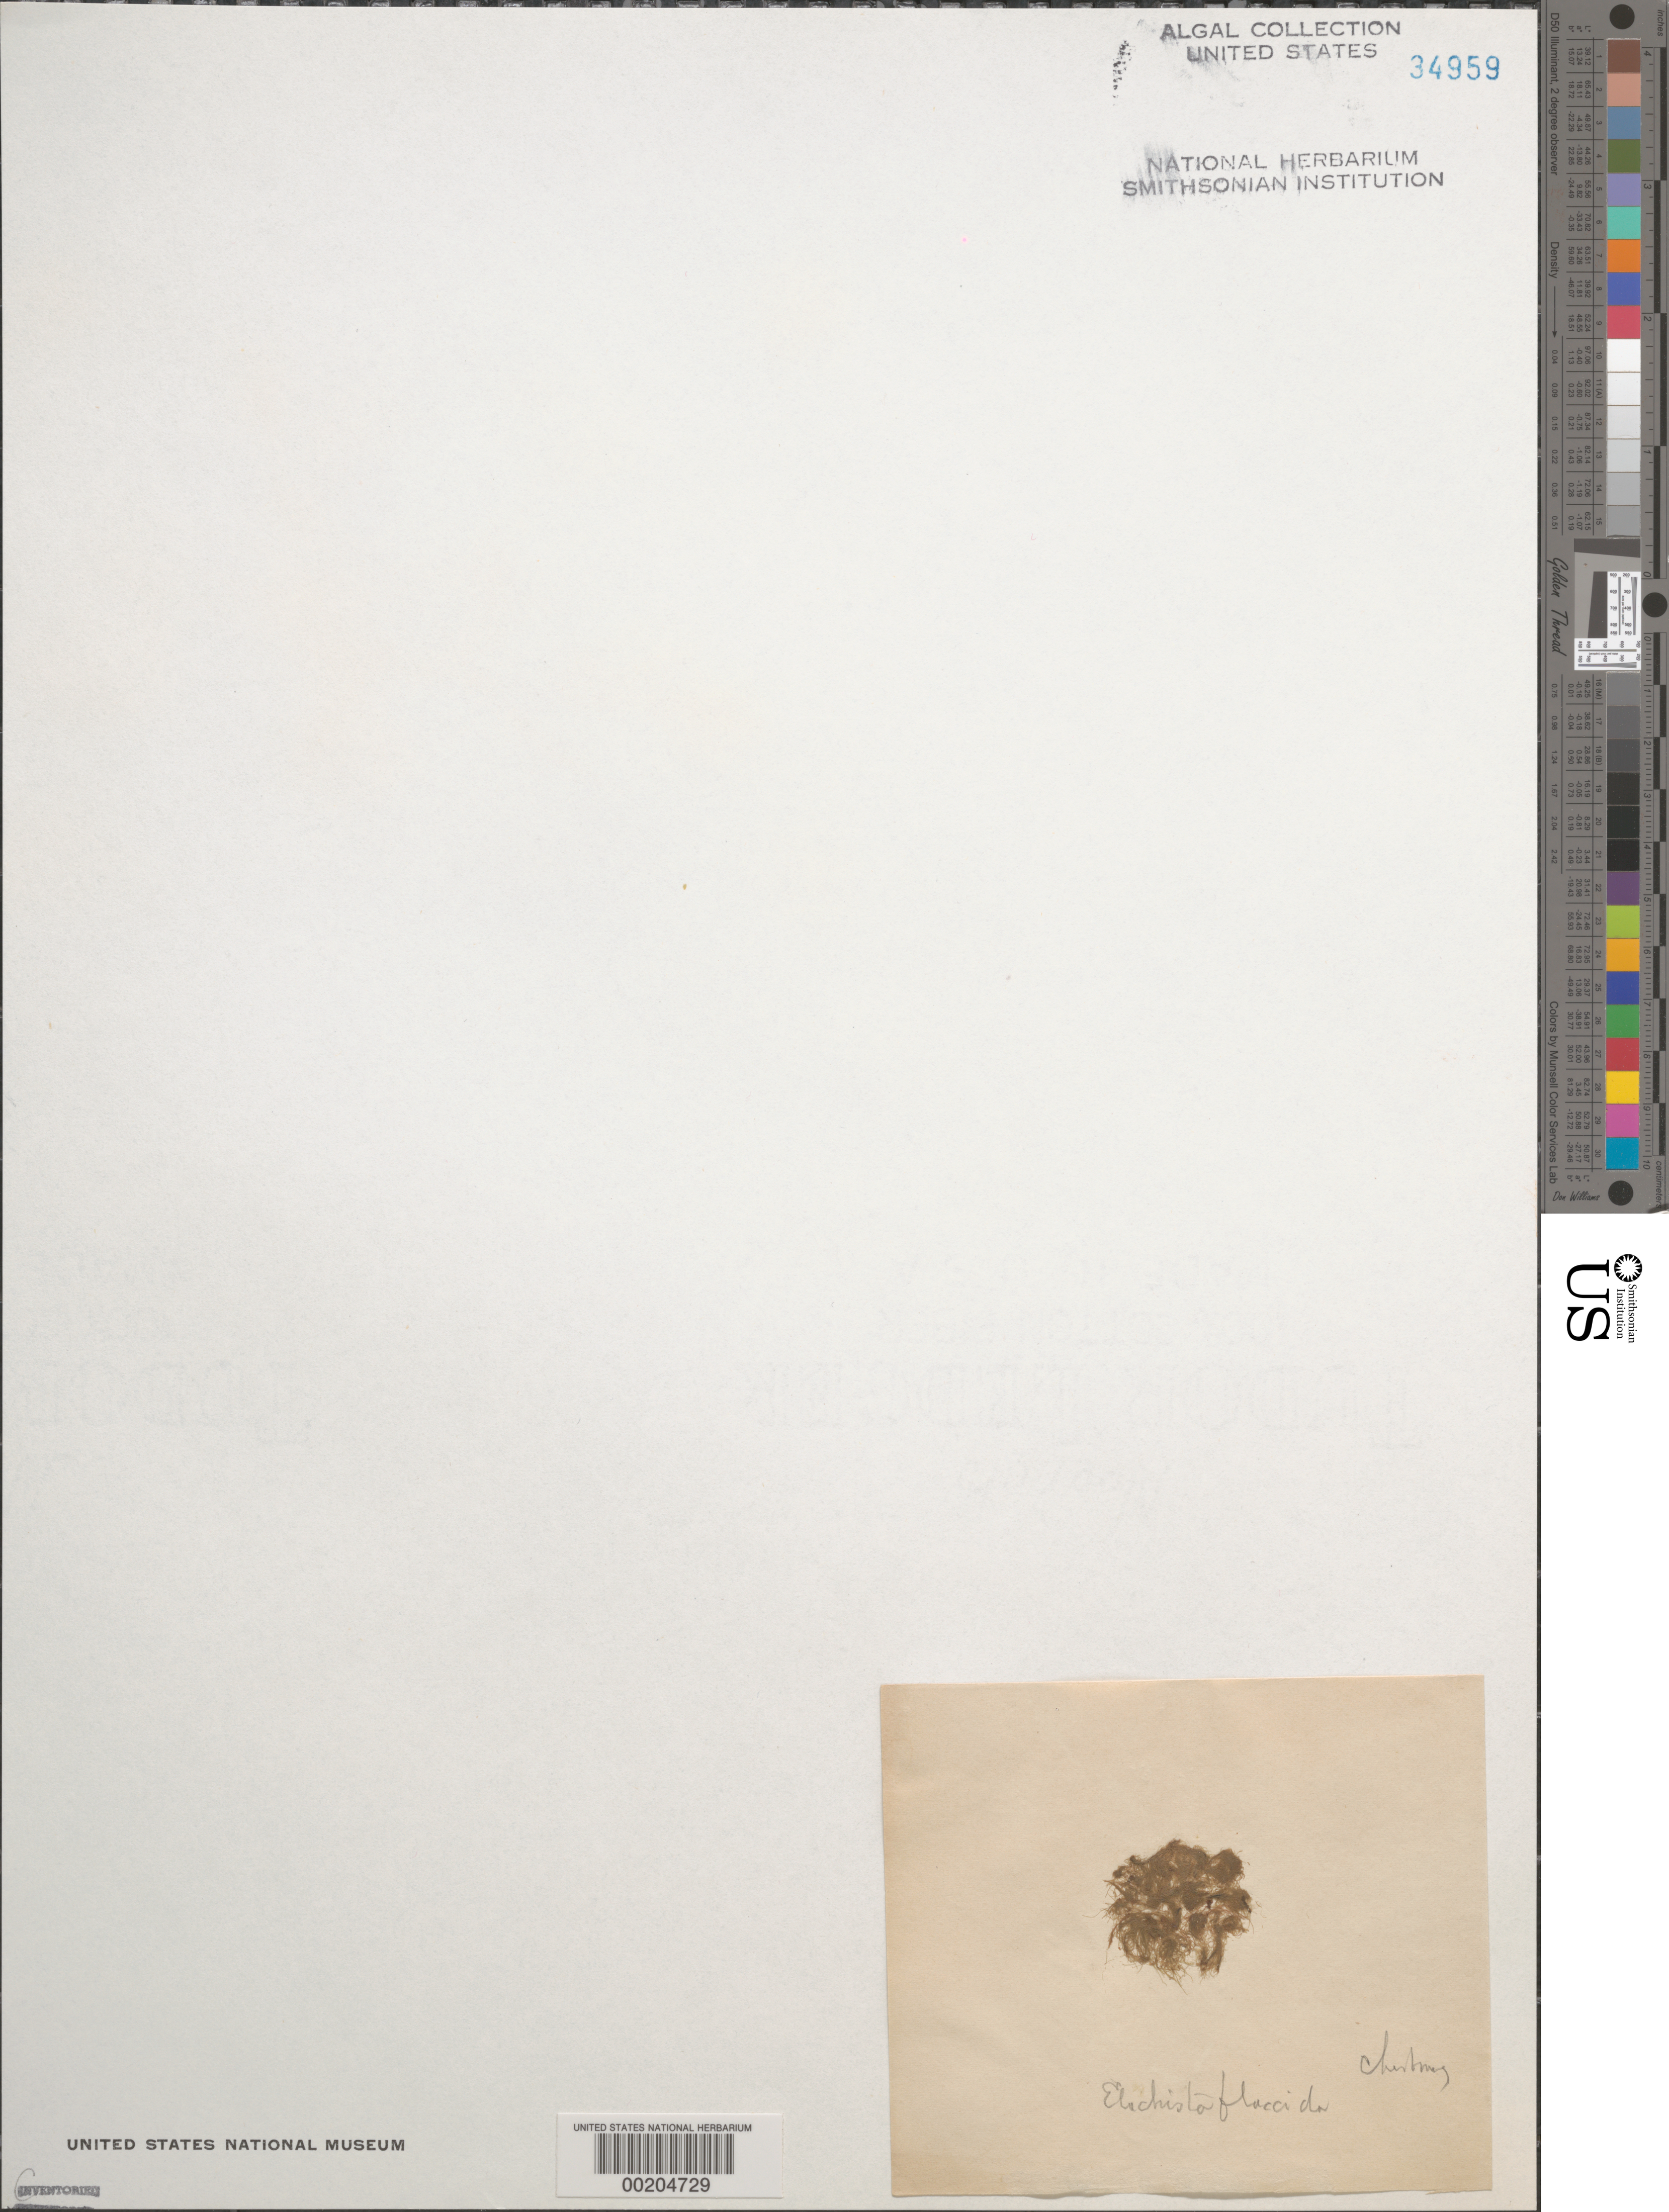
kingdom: Chromista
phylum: Ochrophyta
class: Phaeophyceae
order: Ectocarpales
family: Chordariaceae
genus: Elachista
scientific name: Elachista flaccida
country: France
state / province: Normandie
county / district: Manche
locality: Cherbourg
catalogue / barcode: US 34959